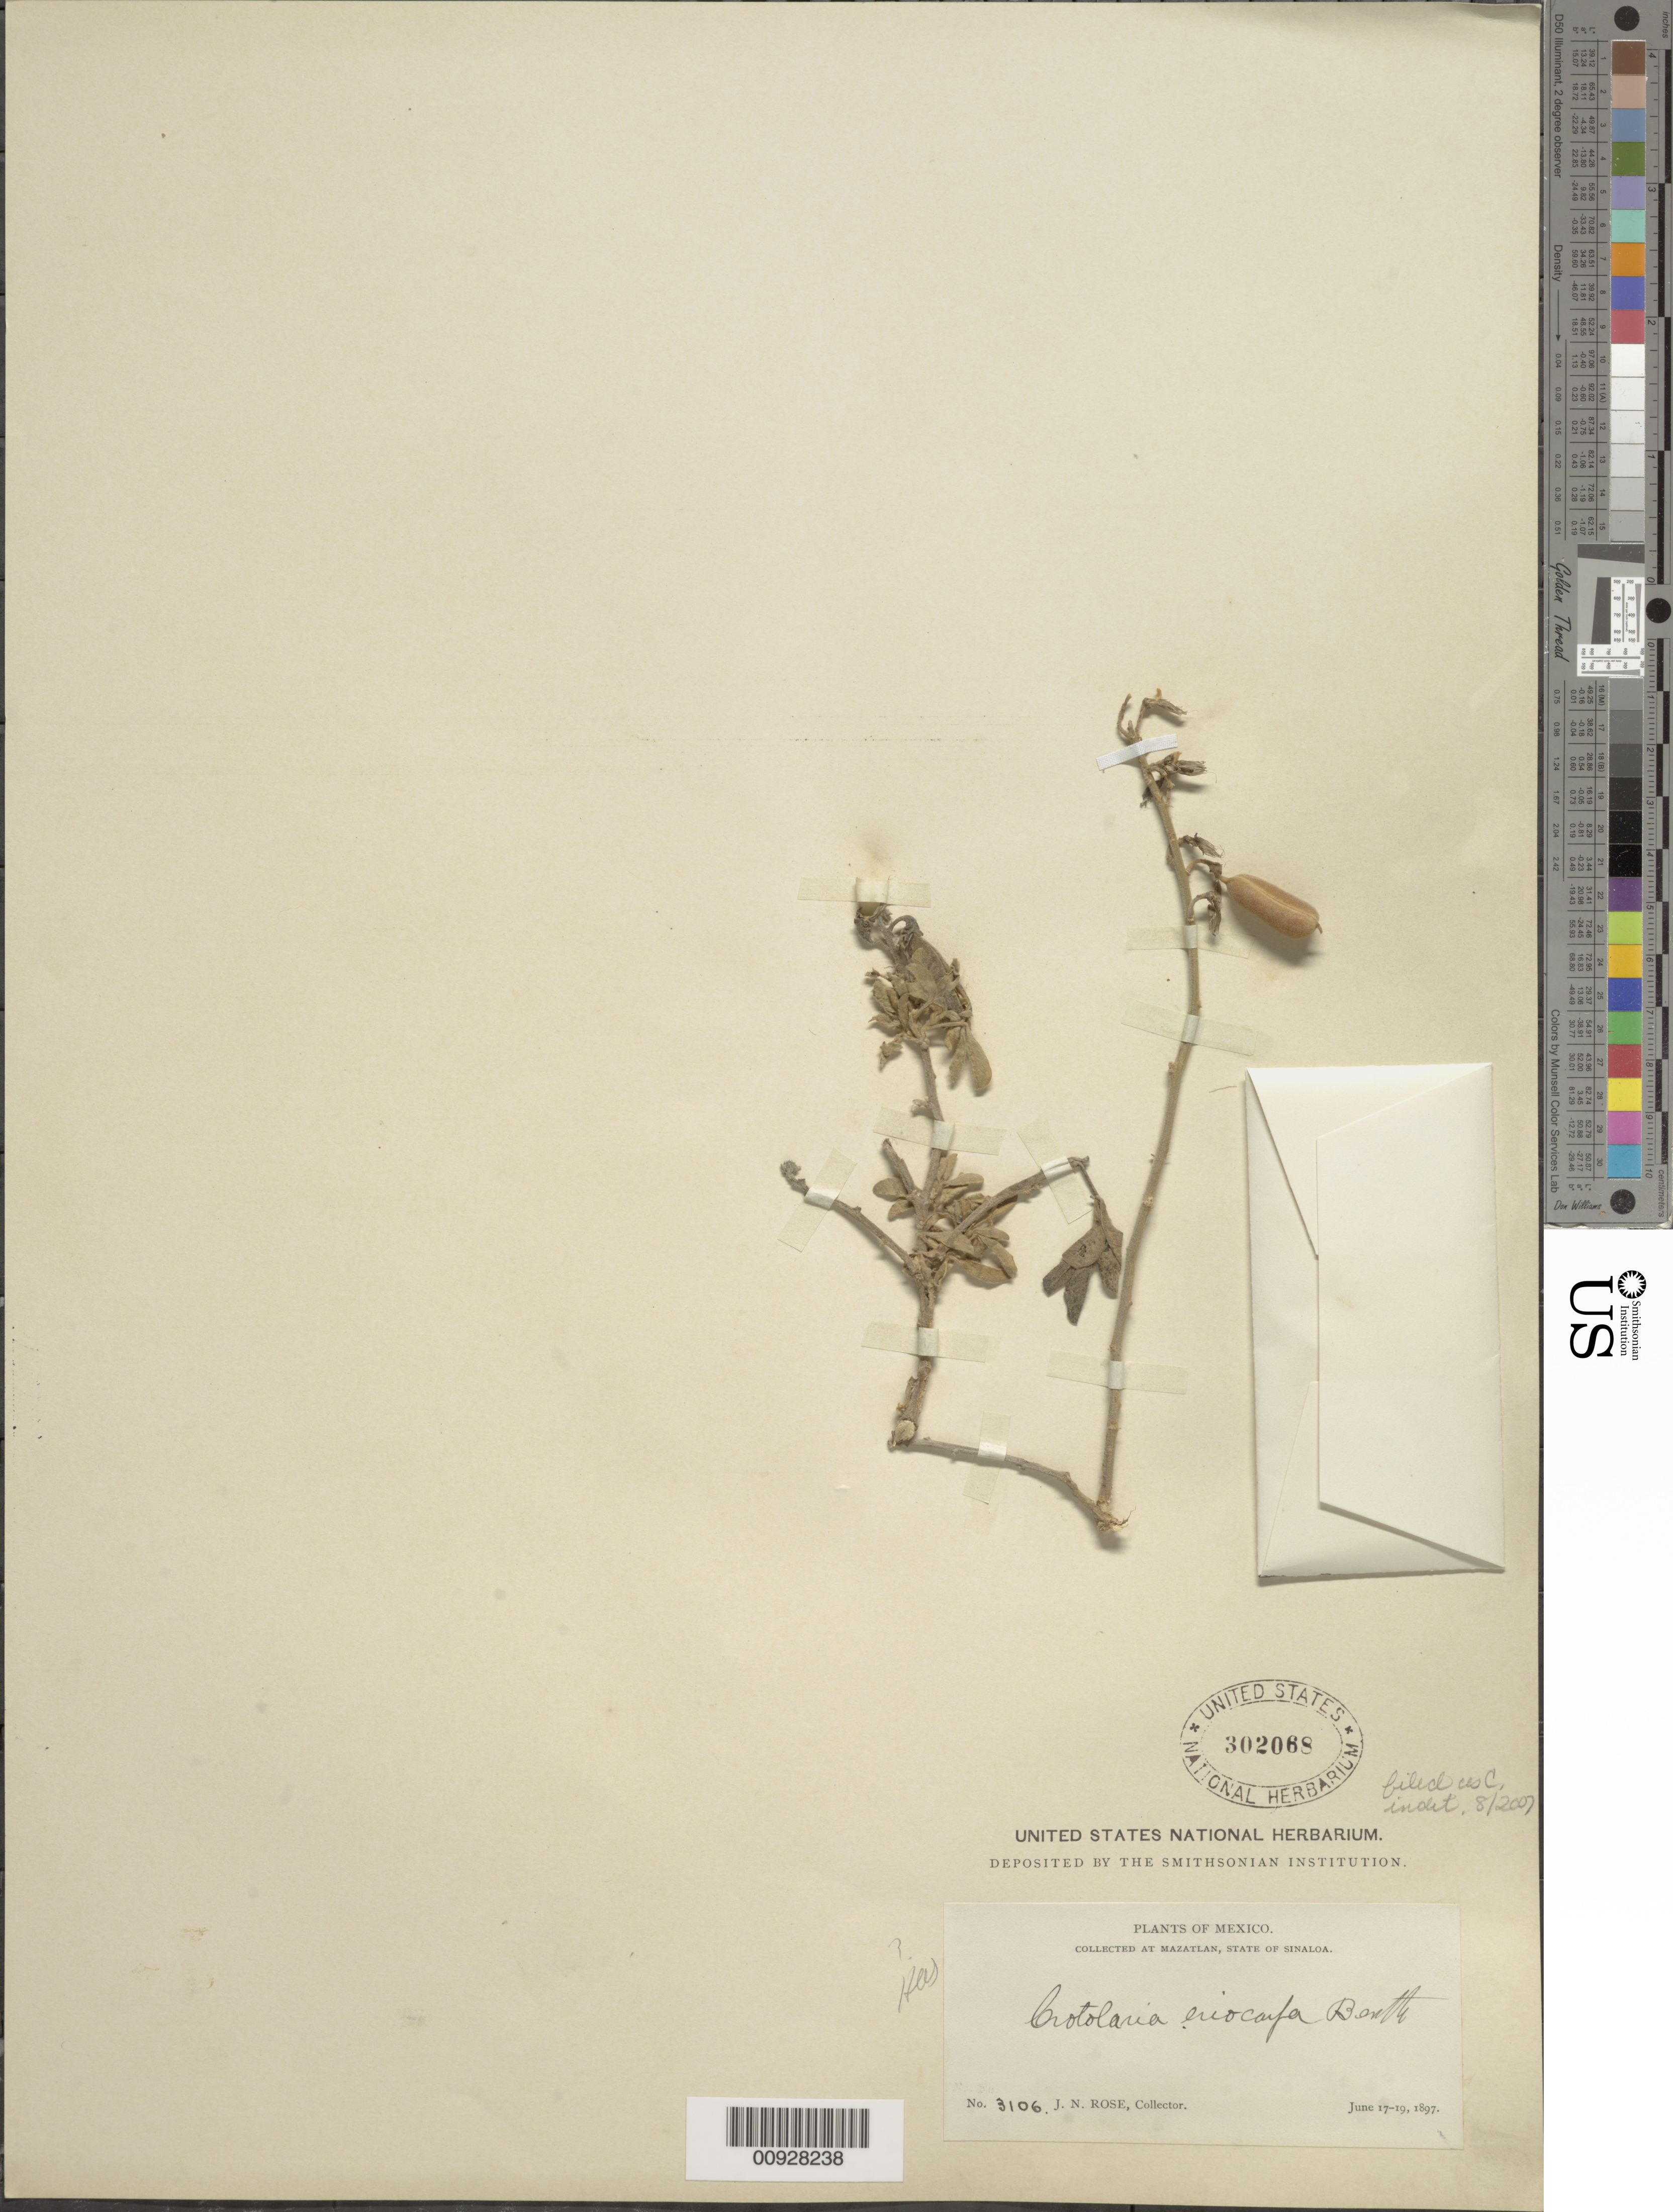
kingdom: Plantae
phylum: Tracheophyta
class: Magnoliopsida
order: Fabales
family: Fabaceae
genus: Crotalaria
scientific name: Crotalaria sp.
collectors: J. N. Rose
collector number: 3106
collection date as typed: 17 Jun 1897 to 19 Jun 1897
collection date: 1897-06-17/1897-06-19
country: Mexico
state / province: Sinaloa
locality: Mazatlán, State of Sinaloa.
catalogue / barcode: US 302068